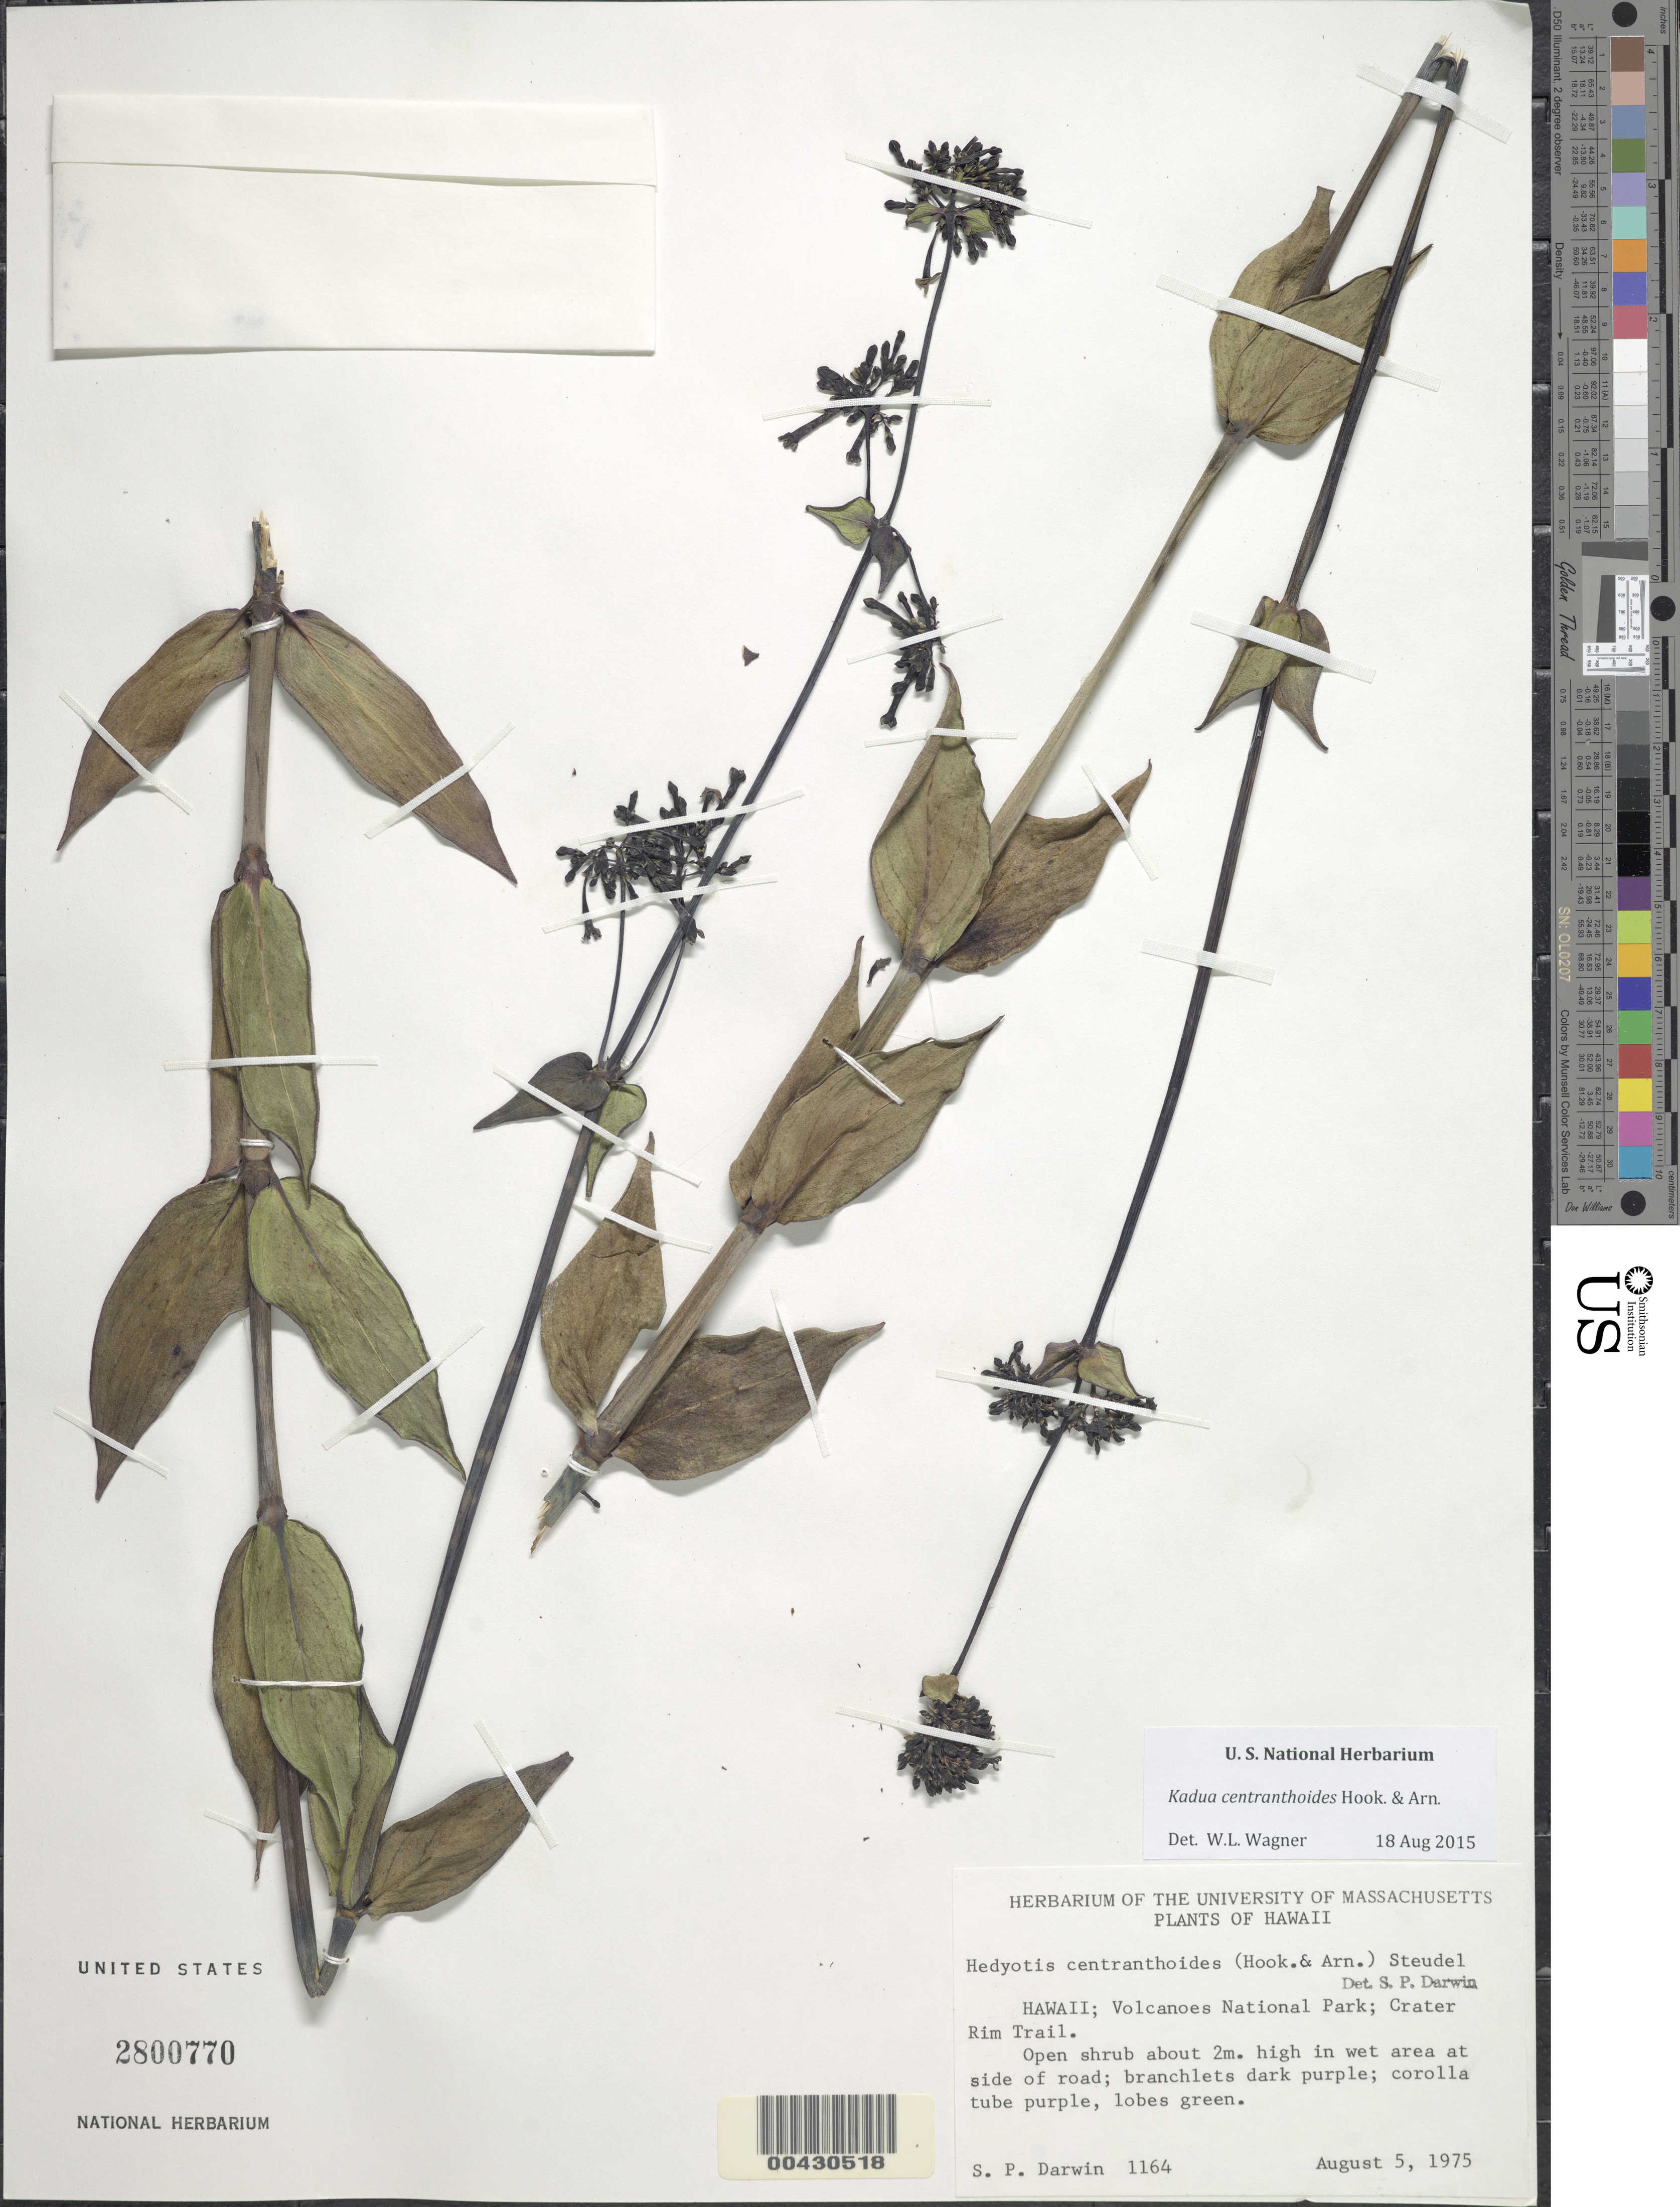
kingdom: Plantae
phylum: Tracheophyta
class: Magnoliopsida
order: Gentianales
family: Rubiaceae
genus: Kadua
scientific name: Kadua centranthoides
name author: Hook. & Arn.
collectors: S. P. Darwin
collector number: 1164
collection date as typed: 5 Aug 1975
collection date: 1975-08-05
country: United States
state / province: Hawaii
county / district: Hawaii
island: Hawaii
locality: Volcanoes National Park, Crater Rim Trail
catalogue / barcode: US 2800770